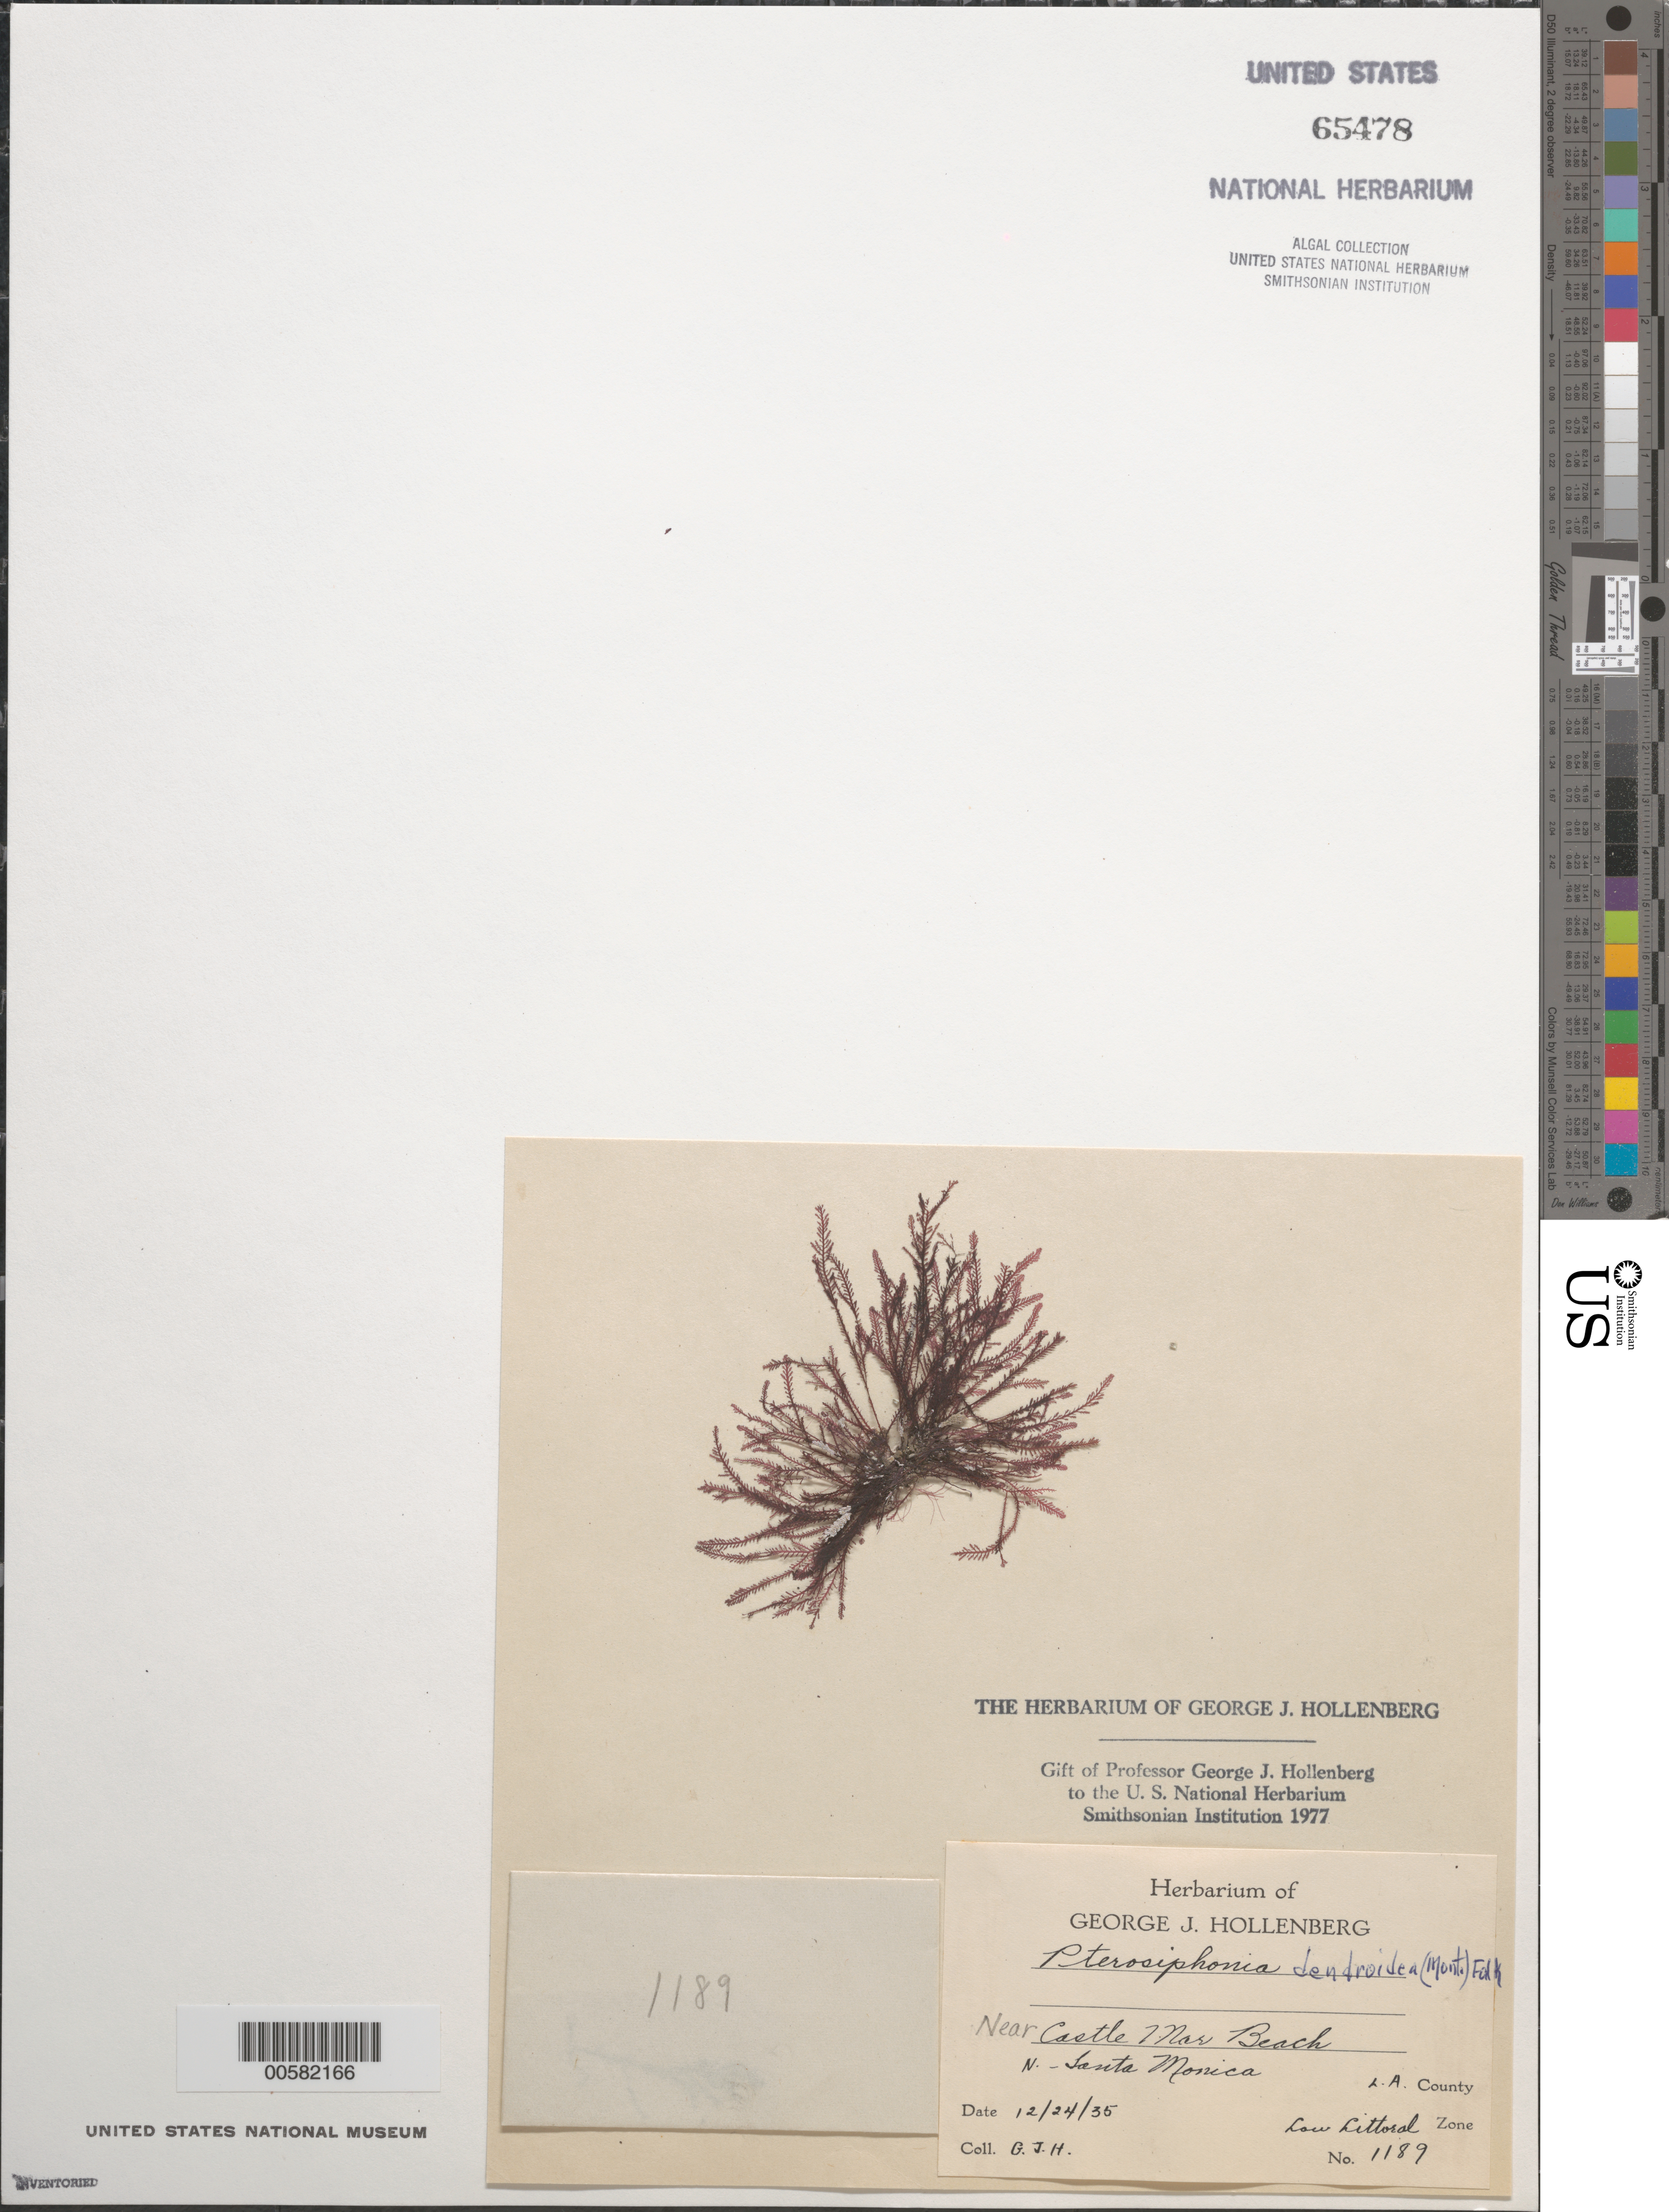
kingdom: Plantae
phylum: Rhodophyta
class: Florideophyceae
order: Ceramiales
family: Rhodomelaceae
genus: Symphyocladiella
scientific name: Symphyocladiella dendroidea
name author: (Montagne) Bustamante et al.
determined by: Algae name updating Project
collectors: G. Hollenberg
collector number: GJH 1189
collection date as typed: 24 Dec 1935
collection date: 1935-12-24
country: United States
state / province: California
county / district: Los Angeles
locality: Near Castle Mar Beach, north of Santa Monica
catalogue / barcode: US 65478